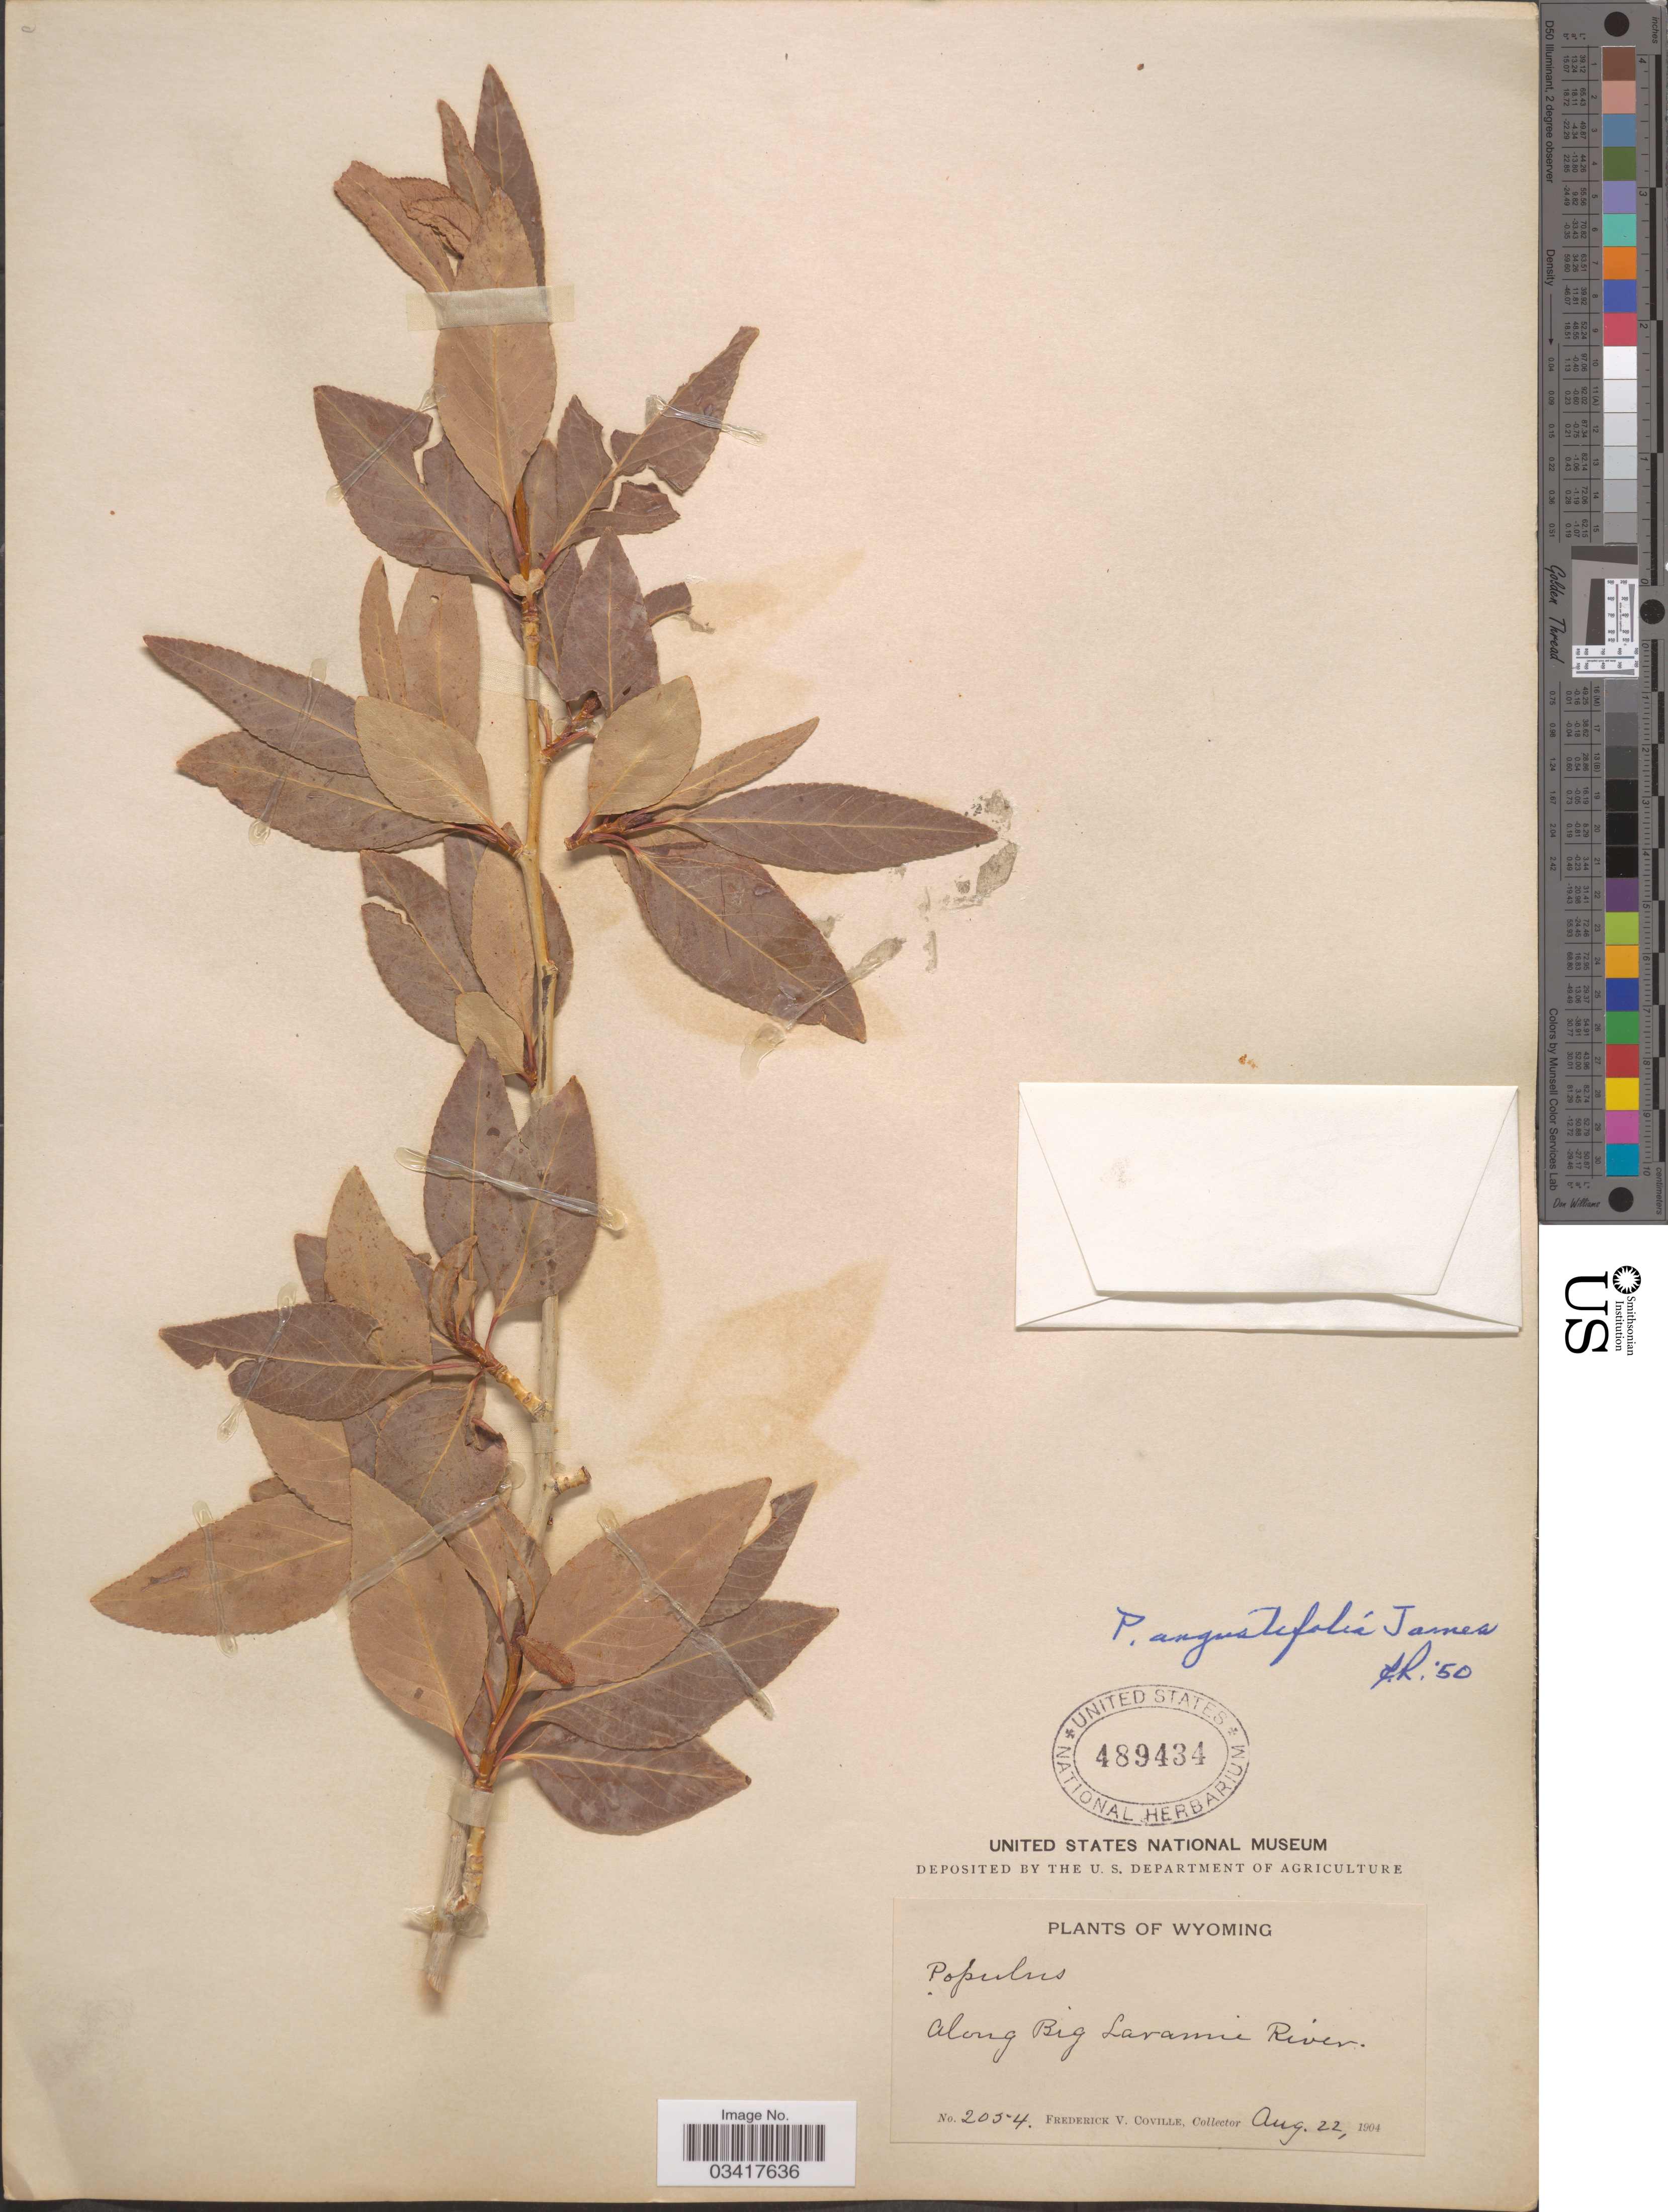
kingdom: Plantae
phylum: Tracheophyta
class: Magnoliopsida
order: Malpighiales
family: Salicaceae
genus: Populus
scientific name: Populus angustifolia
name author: E. James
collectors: F. V. Coville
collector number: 2054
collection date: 1904-08-22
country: United States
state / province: Wyoming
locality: Along Big Laramie River.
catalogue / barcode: US 489434